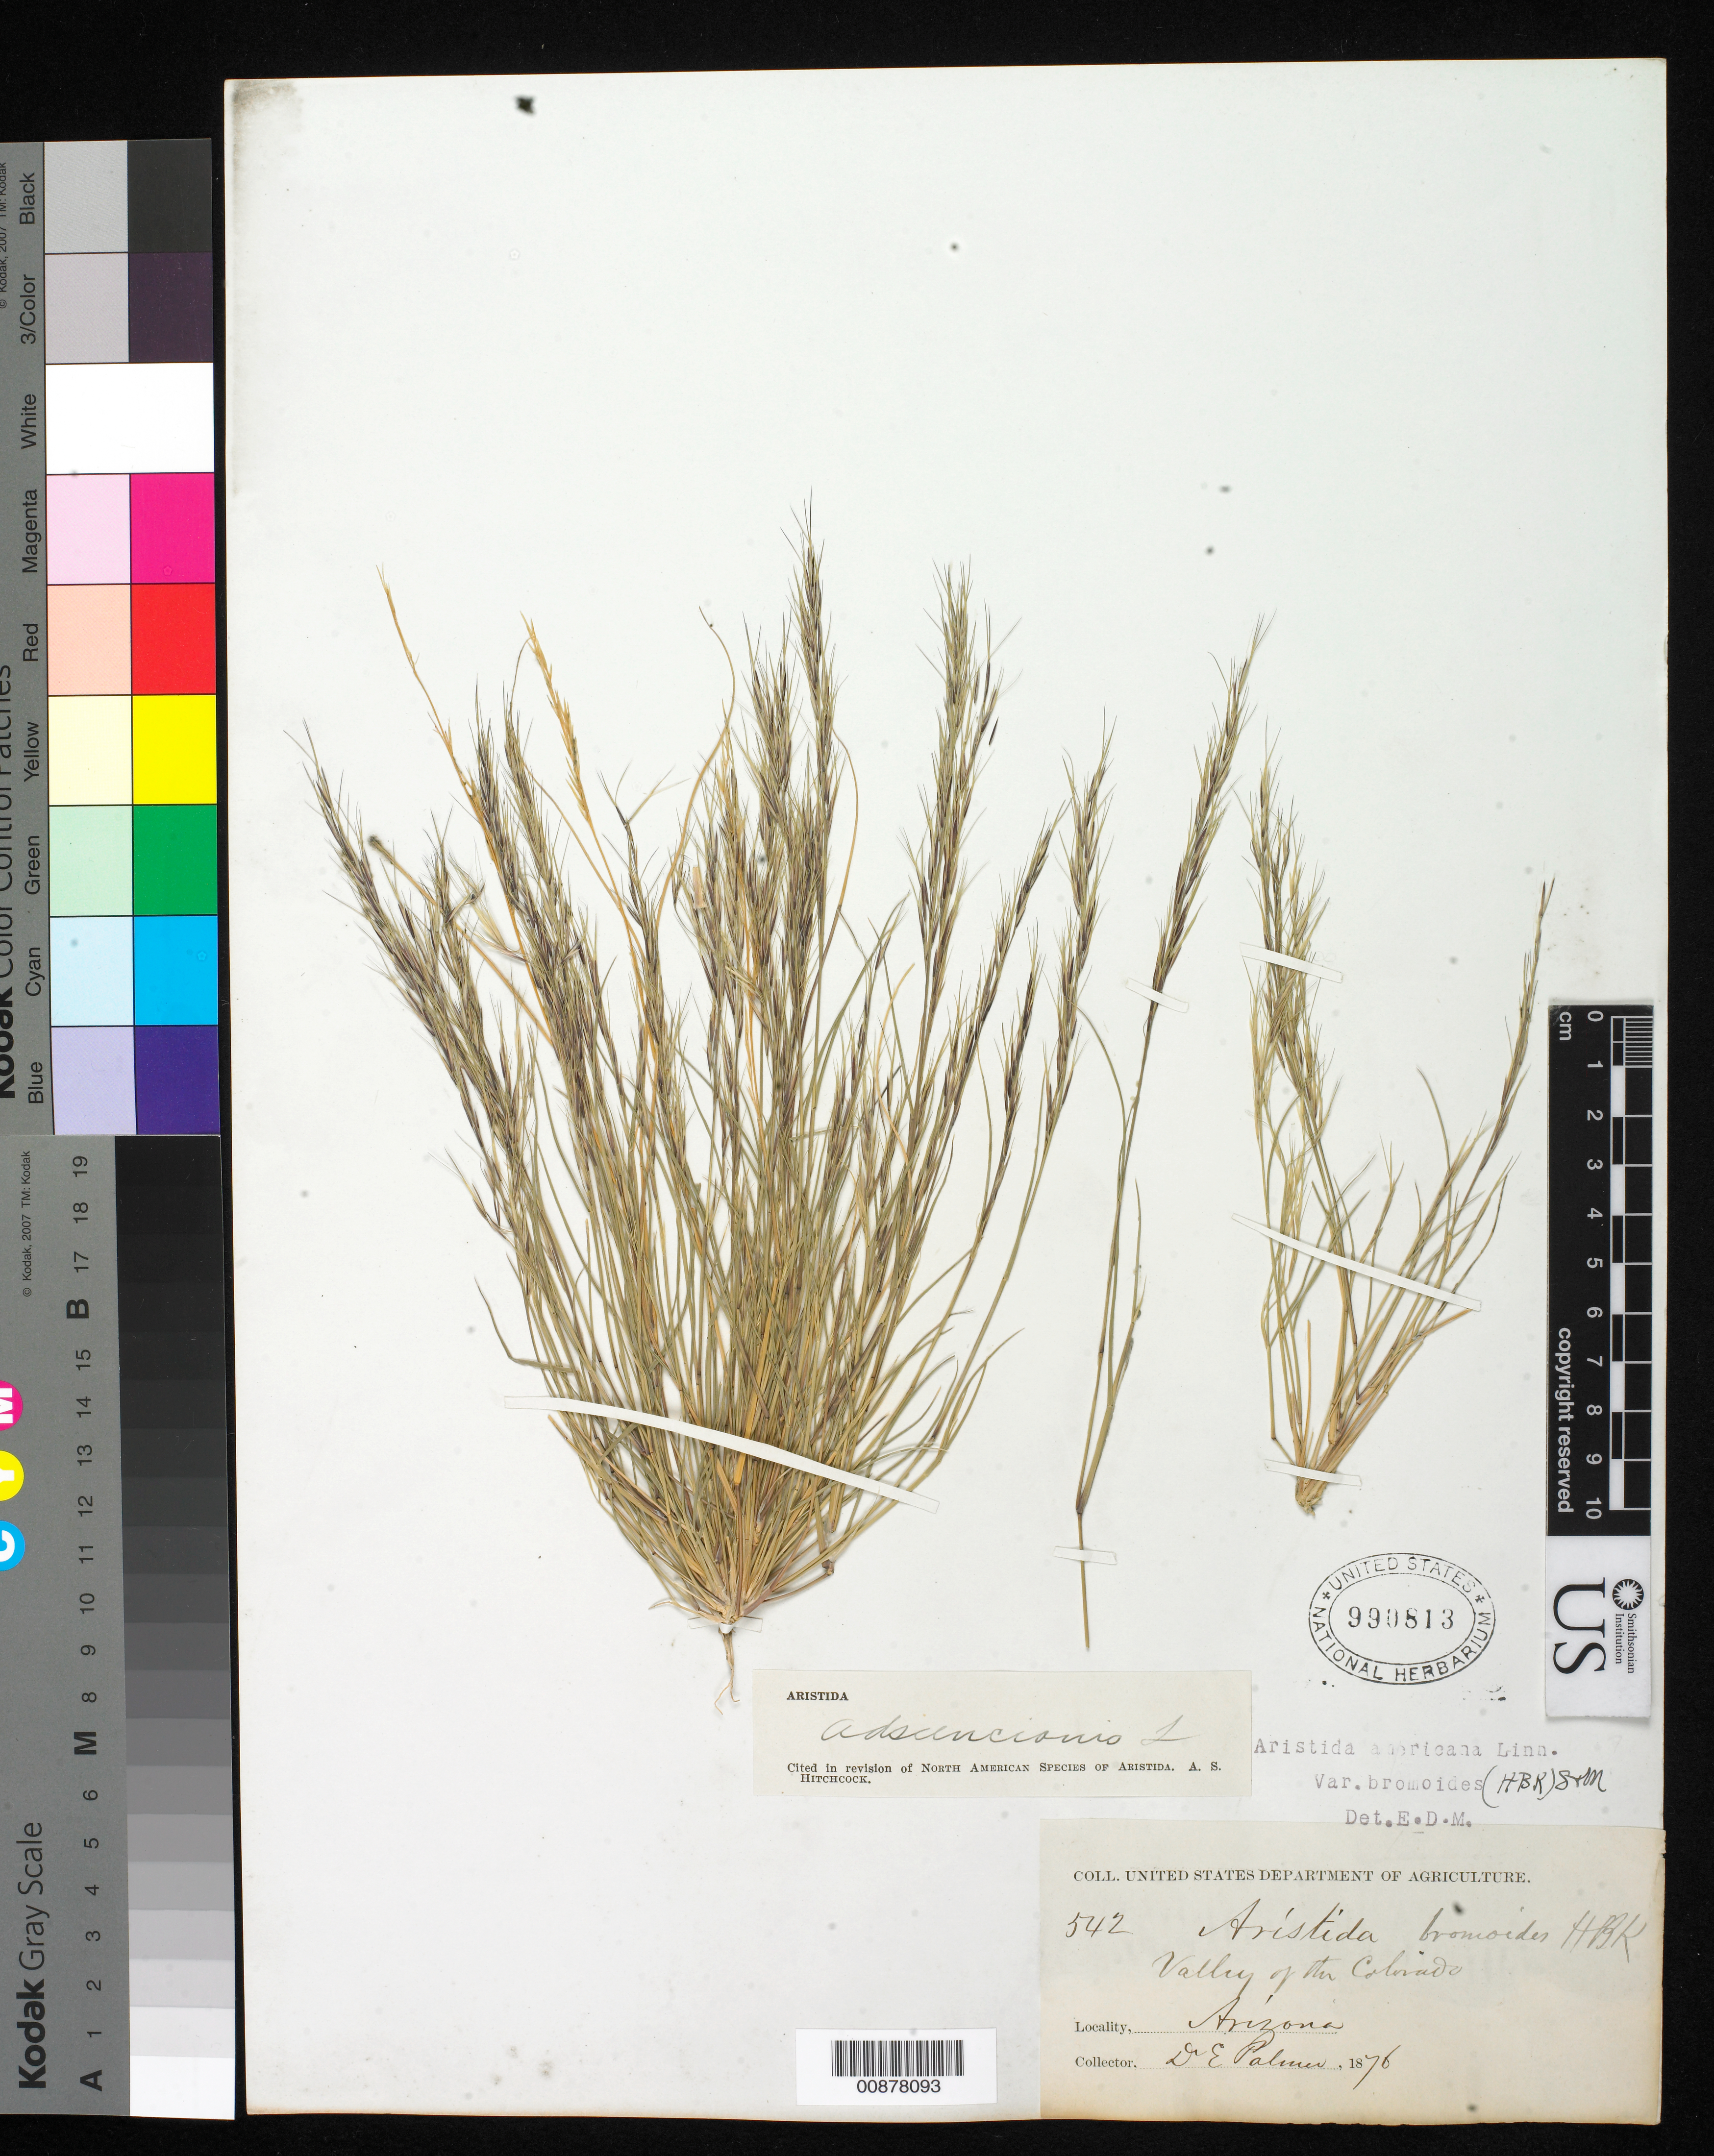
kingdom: Plantae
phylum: Tracheophyta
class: Liliopsida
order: Poales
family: Poaceae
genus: Aristida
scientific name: Aristida adscensionis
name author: L.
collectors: E. Palmer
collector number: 542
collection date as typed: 1876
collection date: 1876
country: United States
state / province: Arizona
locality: Valley of the Colorado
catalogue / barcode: US 990813